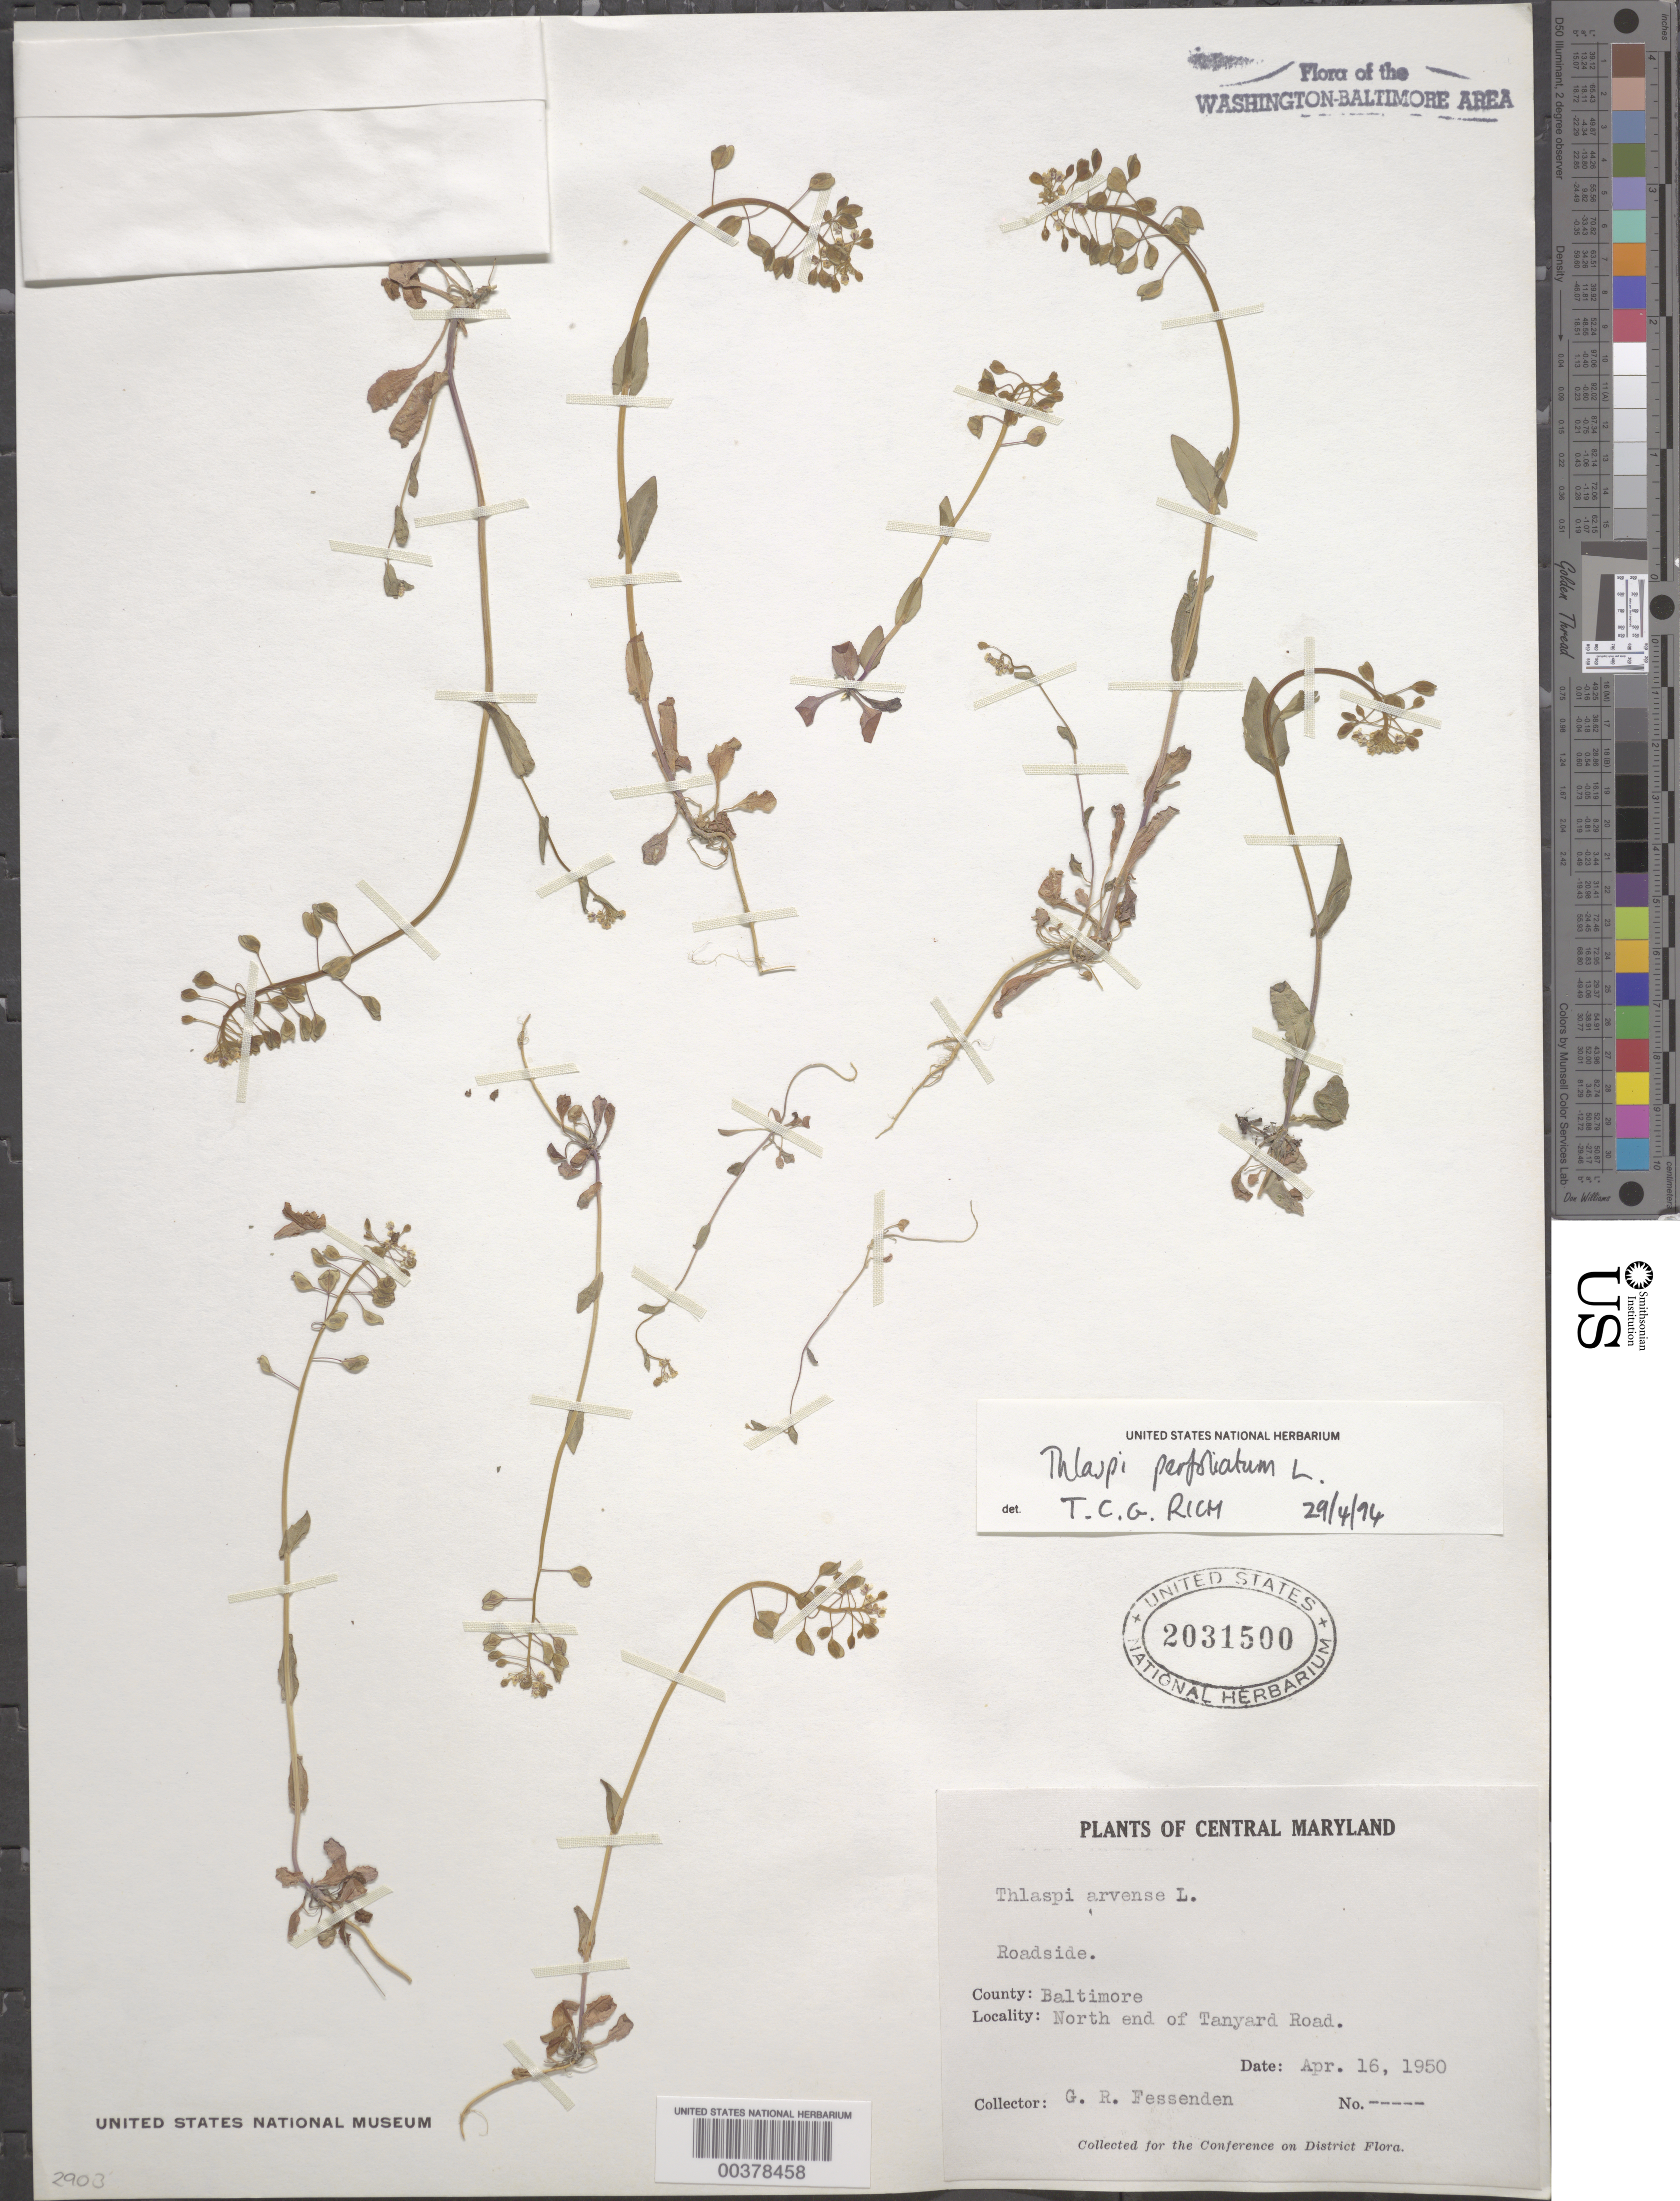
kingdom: Plantae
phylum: Tracheophyta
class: Magnoliopsida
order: Brassicales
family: Brassicaceae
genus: Microthlaspi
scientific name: Microthlaspi perfoliatum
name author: (L.) F.K. Mey.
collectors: G. Fessenden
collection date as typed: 16 Apr 1950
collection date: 1950-04-16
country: United States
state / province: Maryland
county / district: Baltimore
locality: Tanyard Road, N end Of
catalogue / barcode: US 2031500